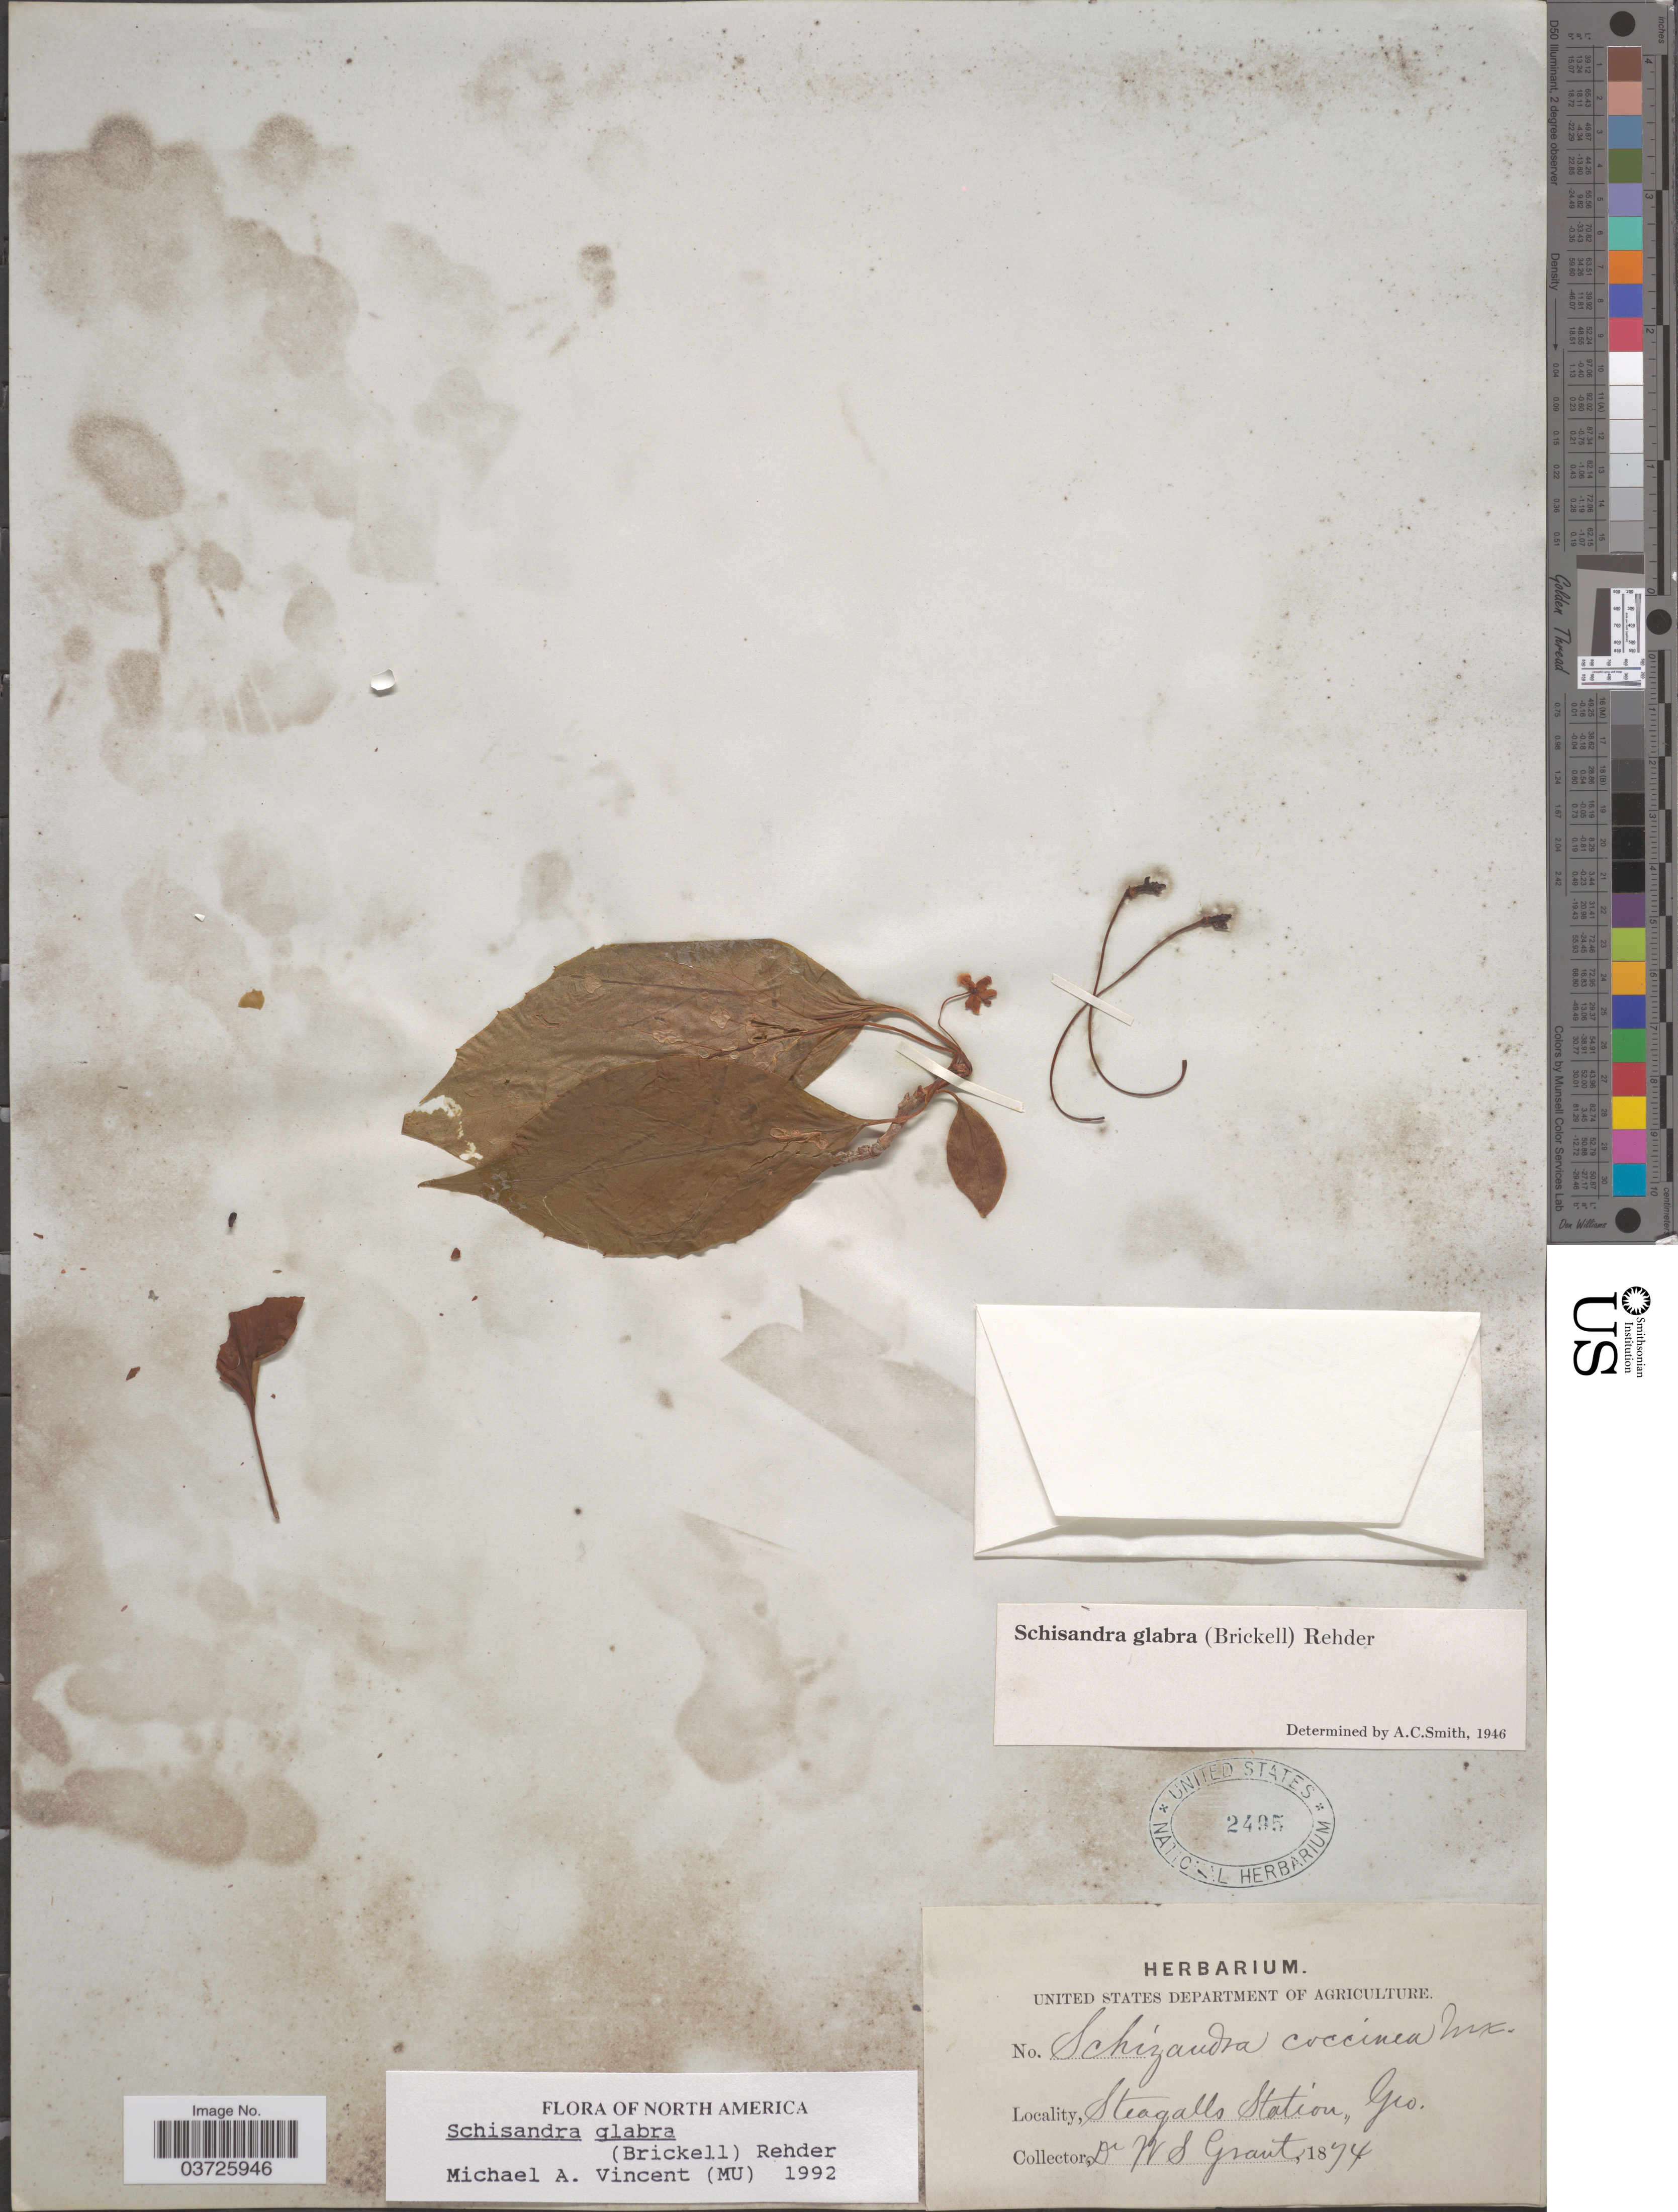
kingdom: Plantae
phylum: Tracheophyta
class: Magnoliopsida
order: Austrobaileyales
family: Schisandraceae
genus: Schisandra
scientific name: Schisandra glabra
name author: (Brickell) Rehder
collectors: W. Grant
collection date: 1874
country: United States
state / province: Georgia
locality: Steagalls Station.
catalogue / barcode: US 2495